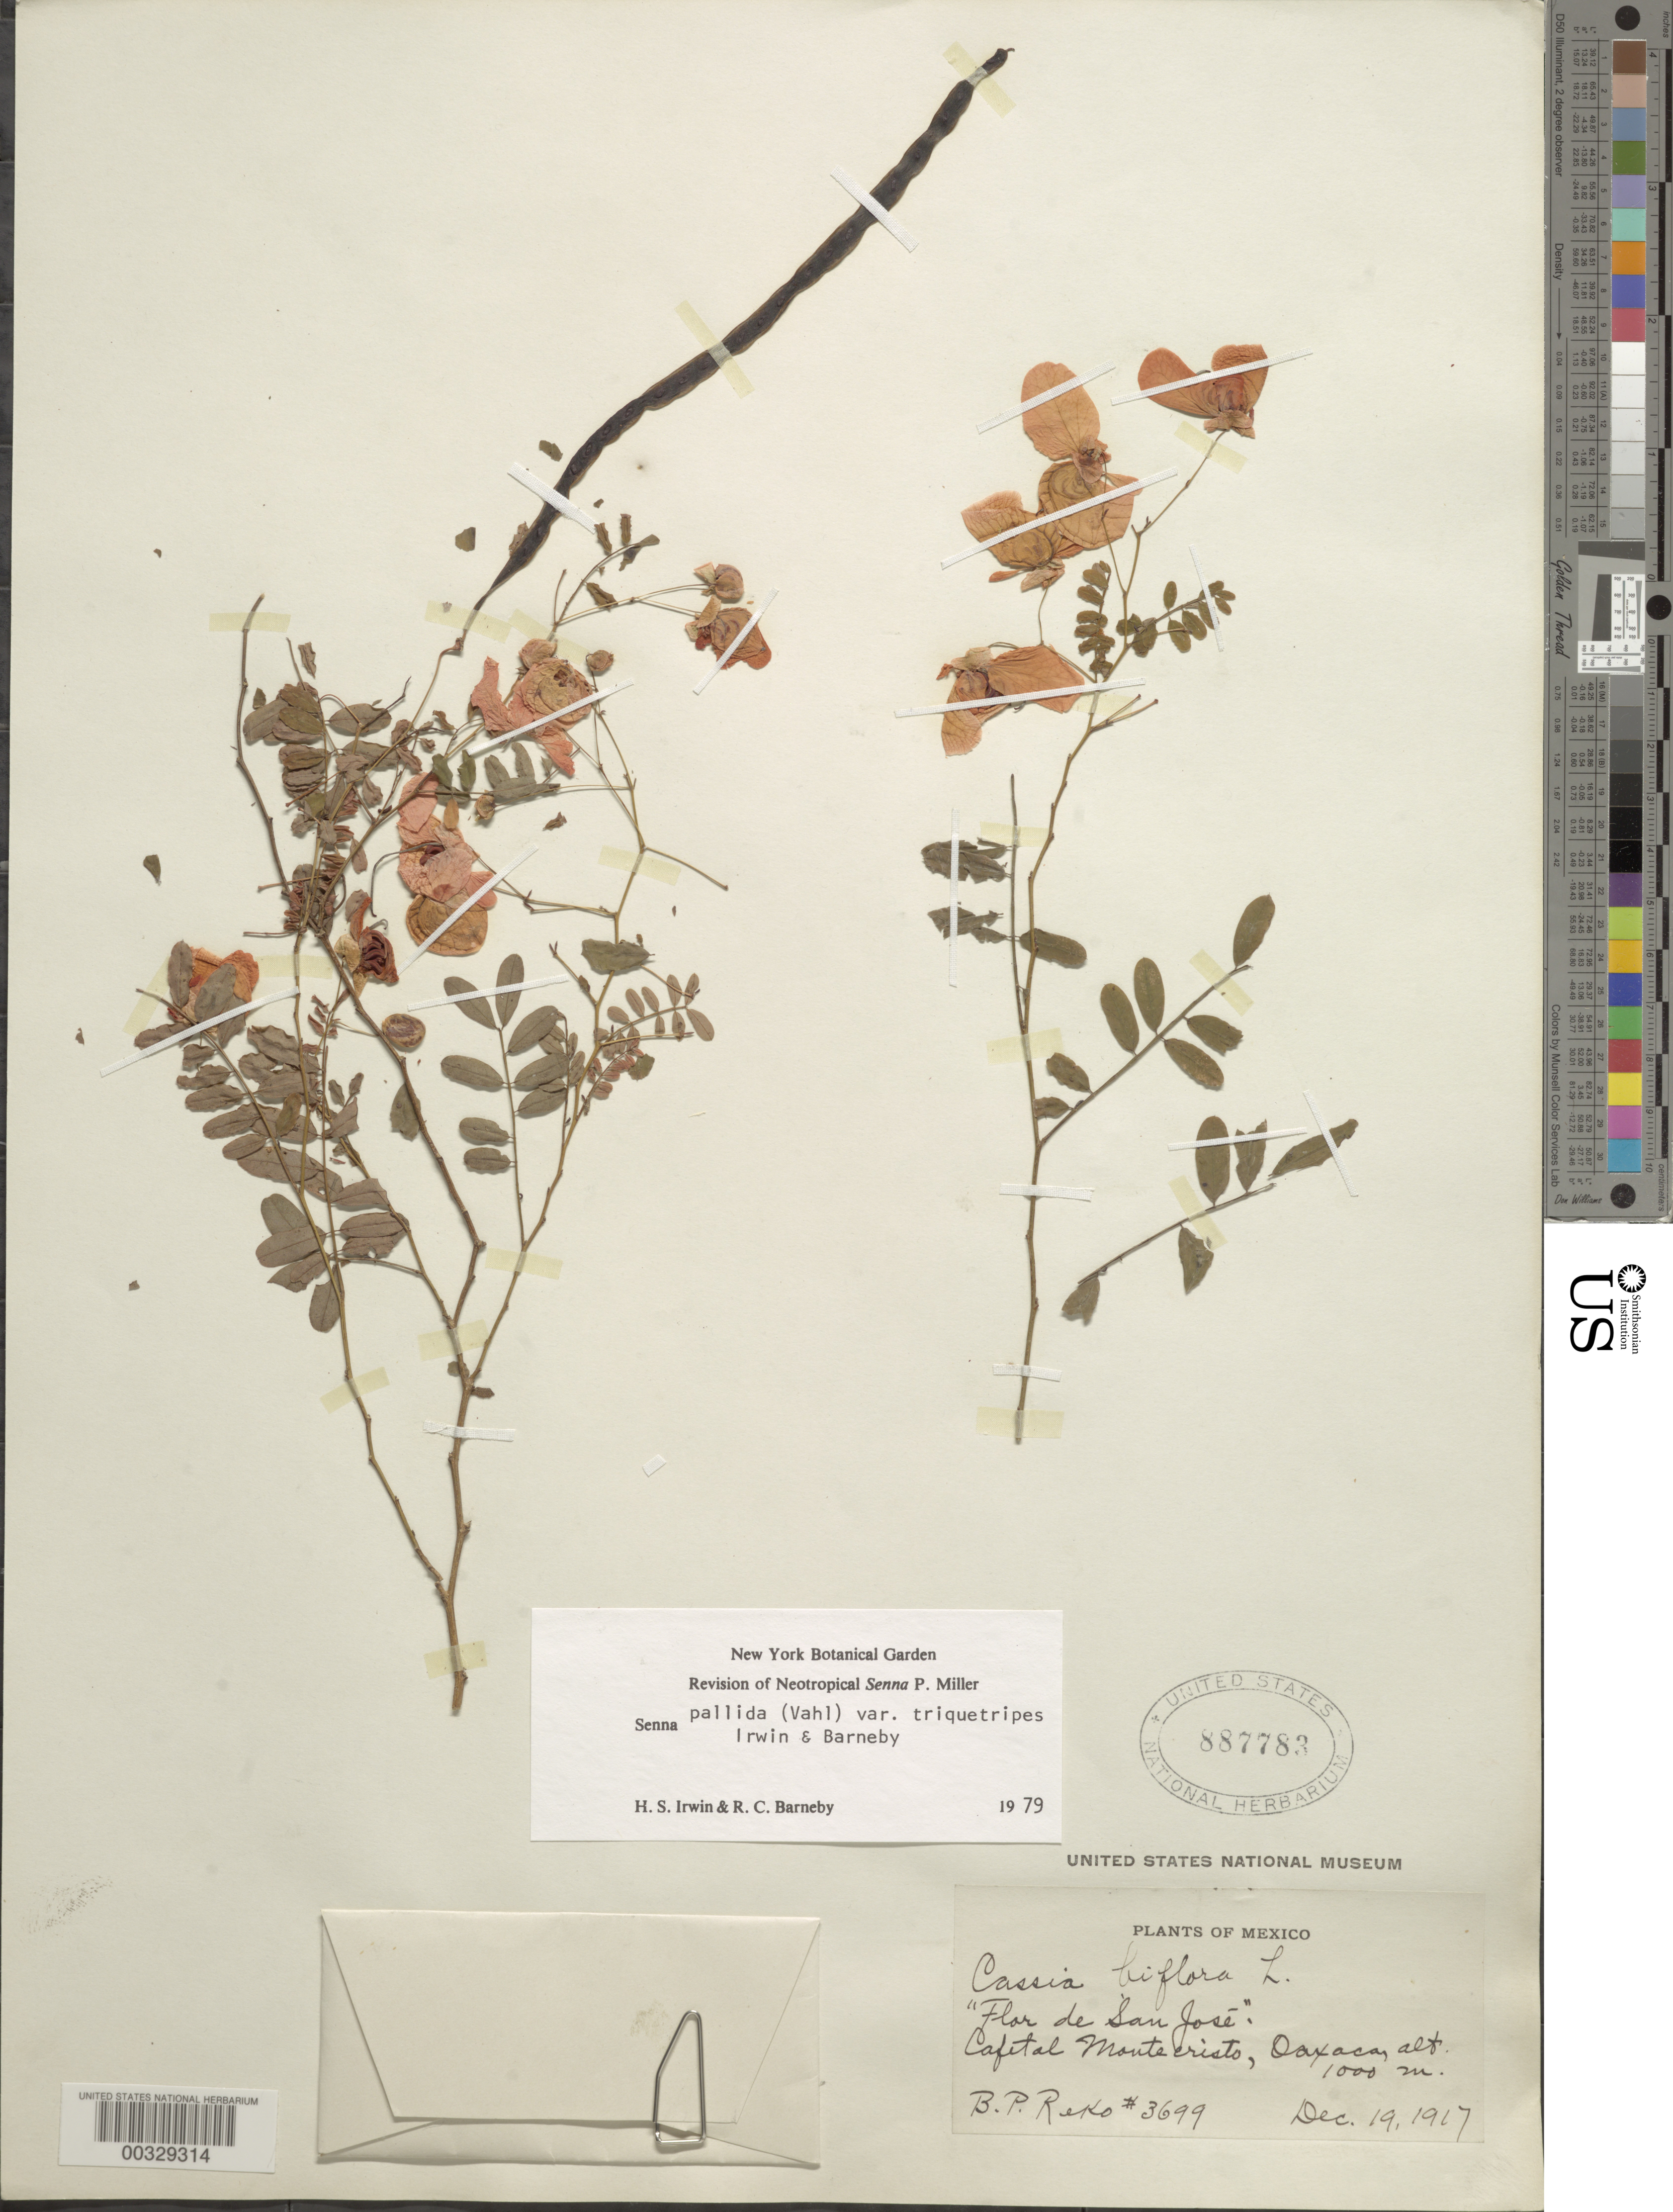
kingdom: Plantae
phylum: Tracheophyta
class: Magnoliopsida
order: Fabales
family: Fabaceae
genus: Senna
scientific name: Senna pallida var. triquetripes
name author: H.S. Irwin & Barneby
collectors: B. P. Reko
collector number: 3699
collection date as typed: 19 Dec 1917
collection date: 1917-12-19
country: Mexico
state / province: Oaxaca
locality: Cafetal monte cristo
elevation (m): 1000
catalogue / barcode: US 887783